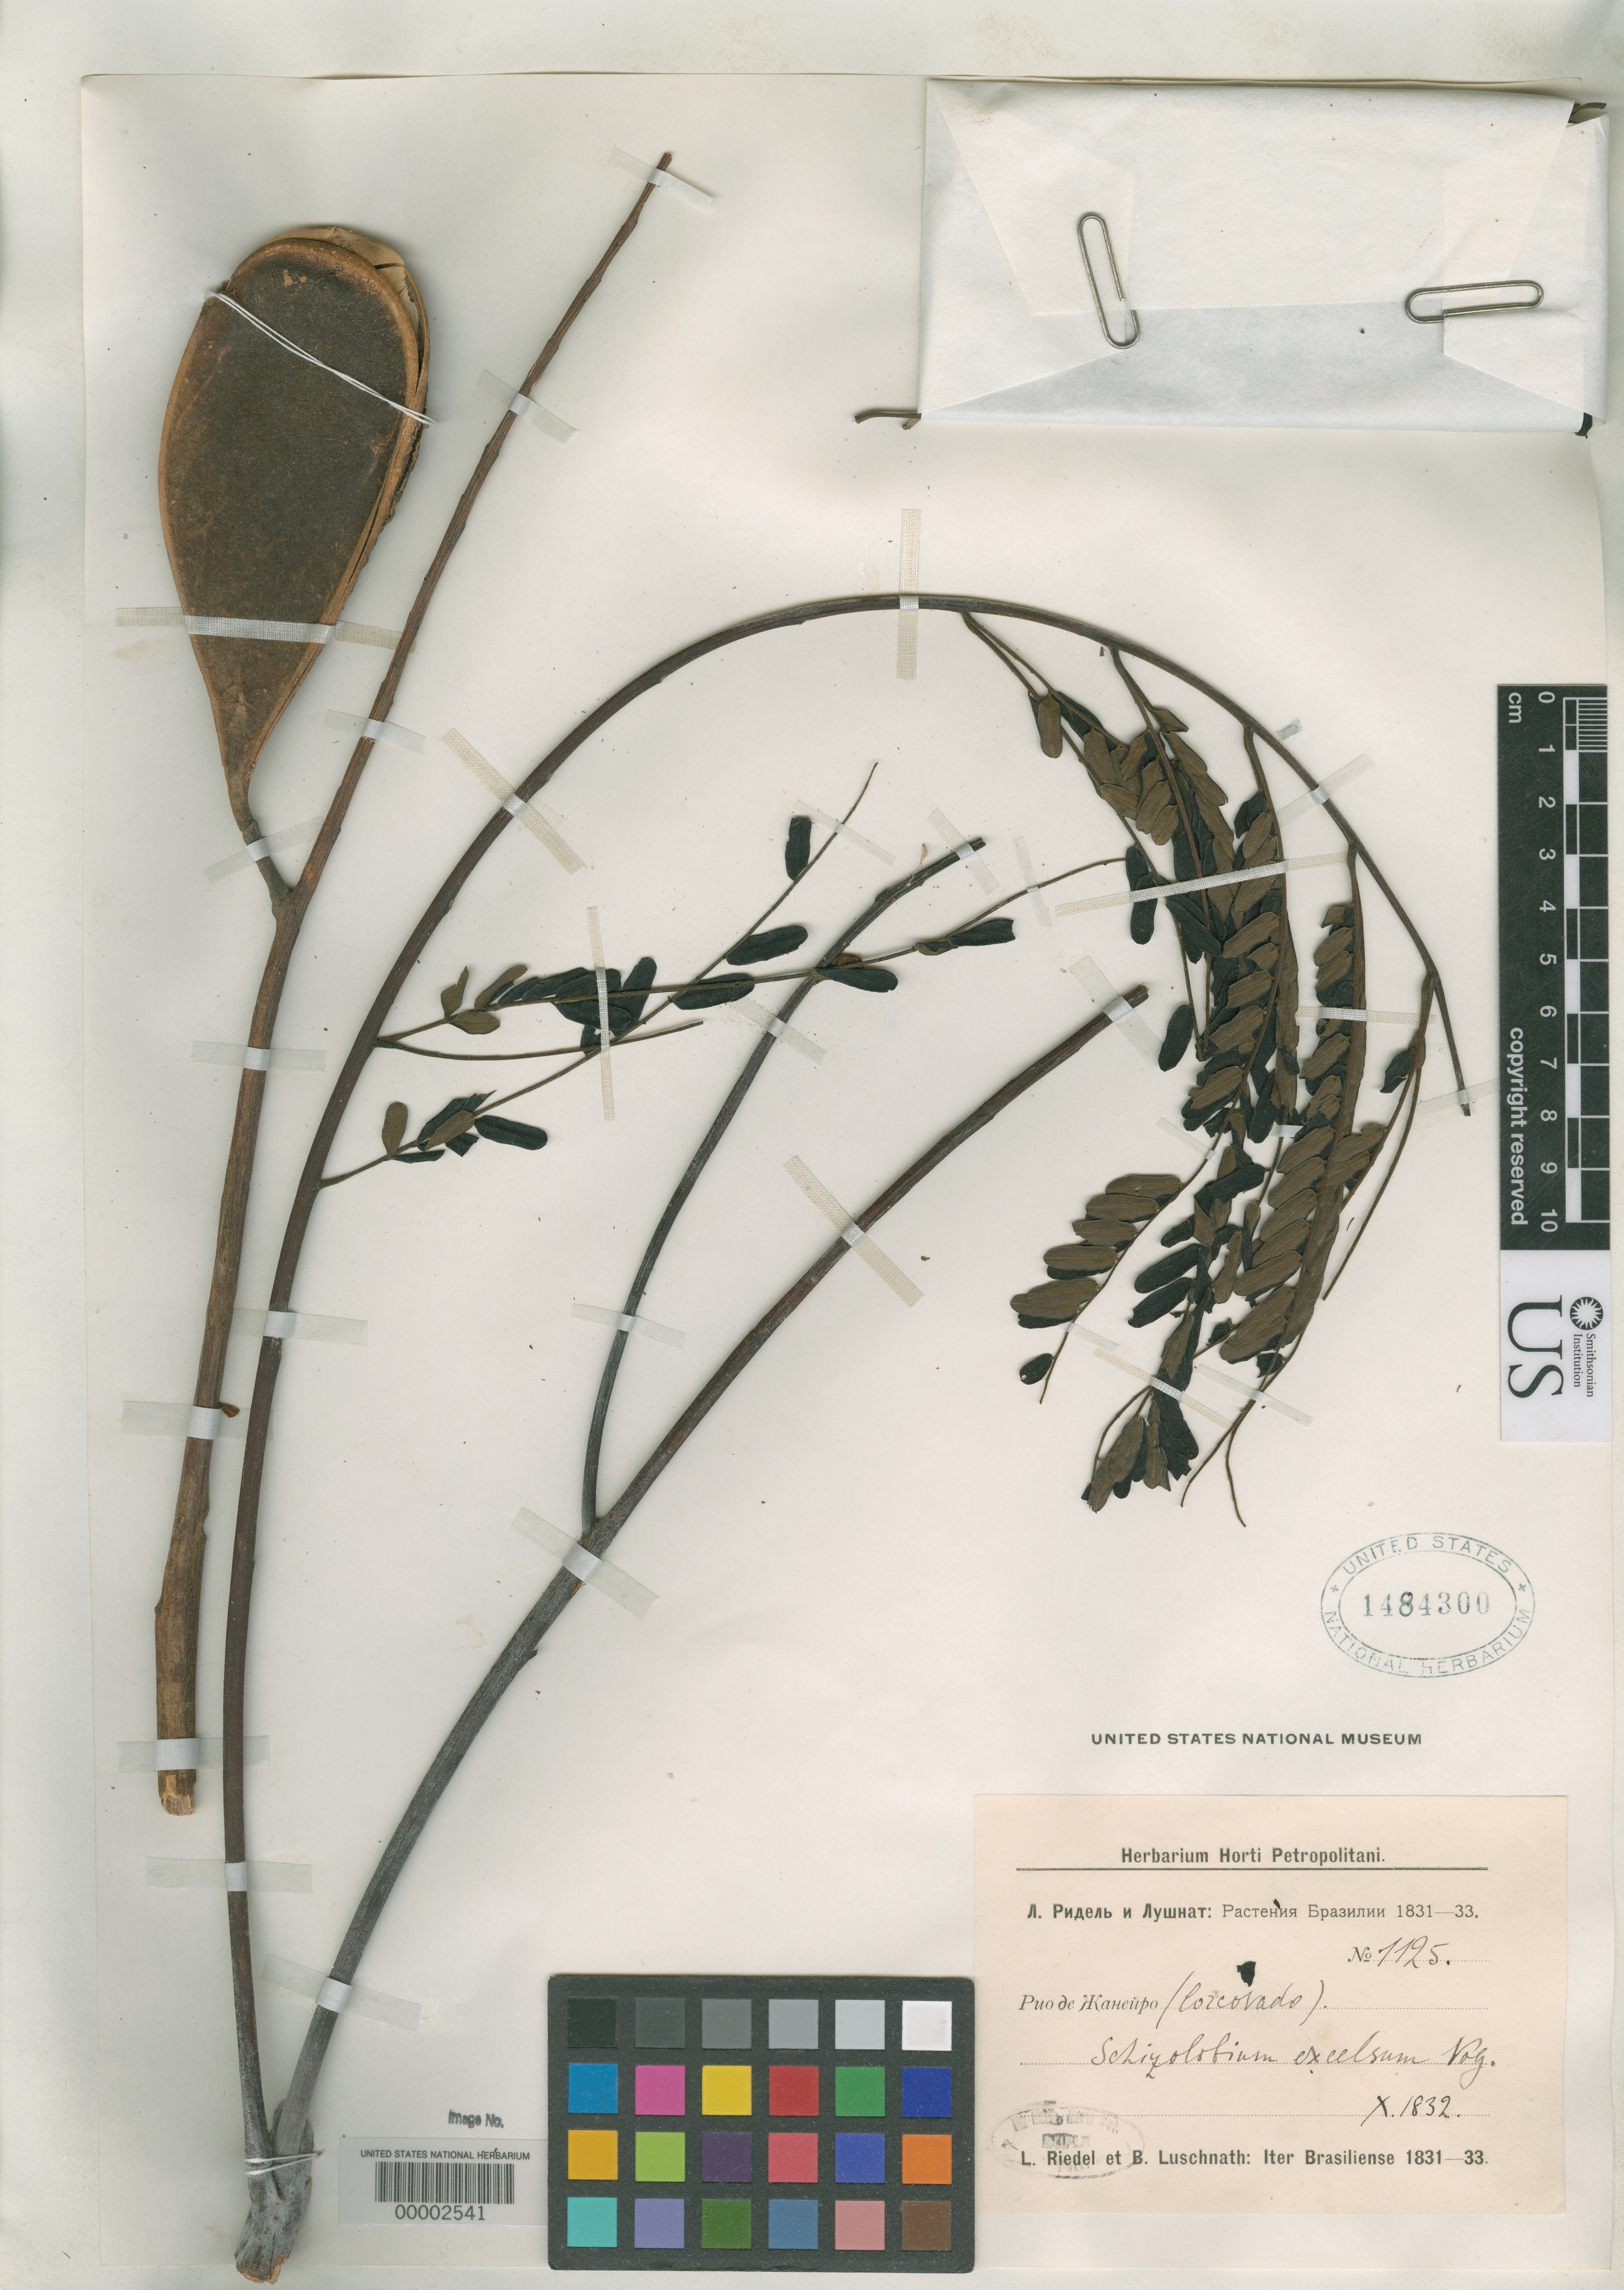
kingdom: Plantae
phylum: Tracheophyta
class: Magnoliopsida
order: Fabales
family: Fabaceae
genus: Schizolobium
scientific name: Schizolobium excelsum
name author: Vogel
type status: Type Collection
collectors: B. Luschnath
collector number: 1125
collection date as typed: Oct 1832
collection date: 1832-10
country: Brazil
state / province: Rio de Janeiro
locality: Corovado.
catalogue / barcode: US 1484300